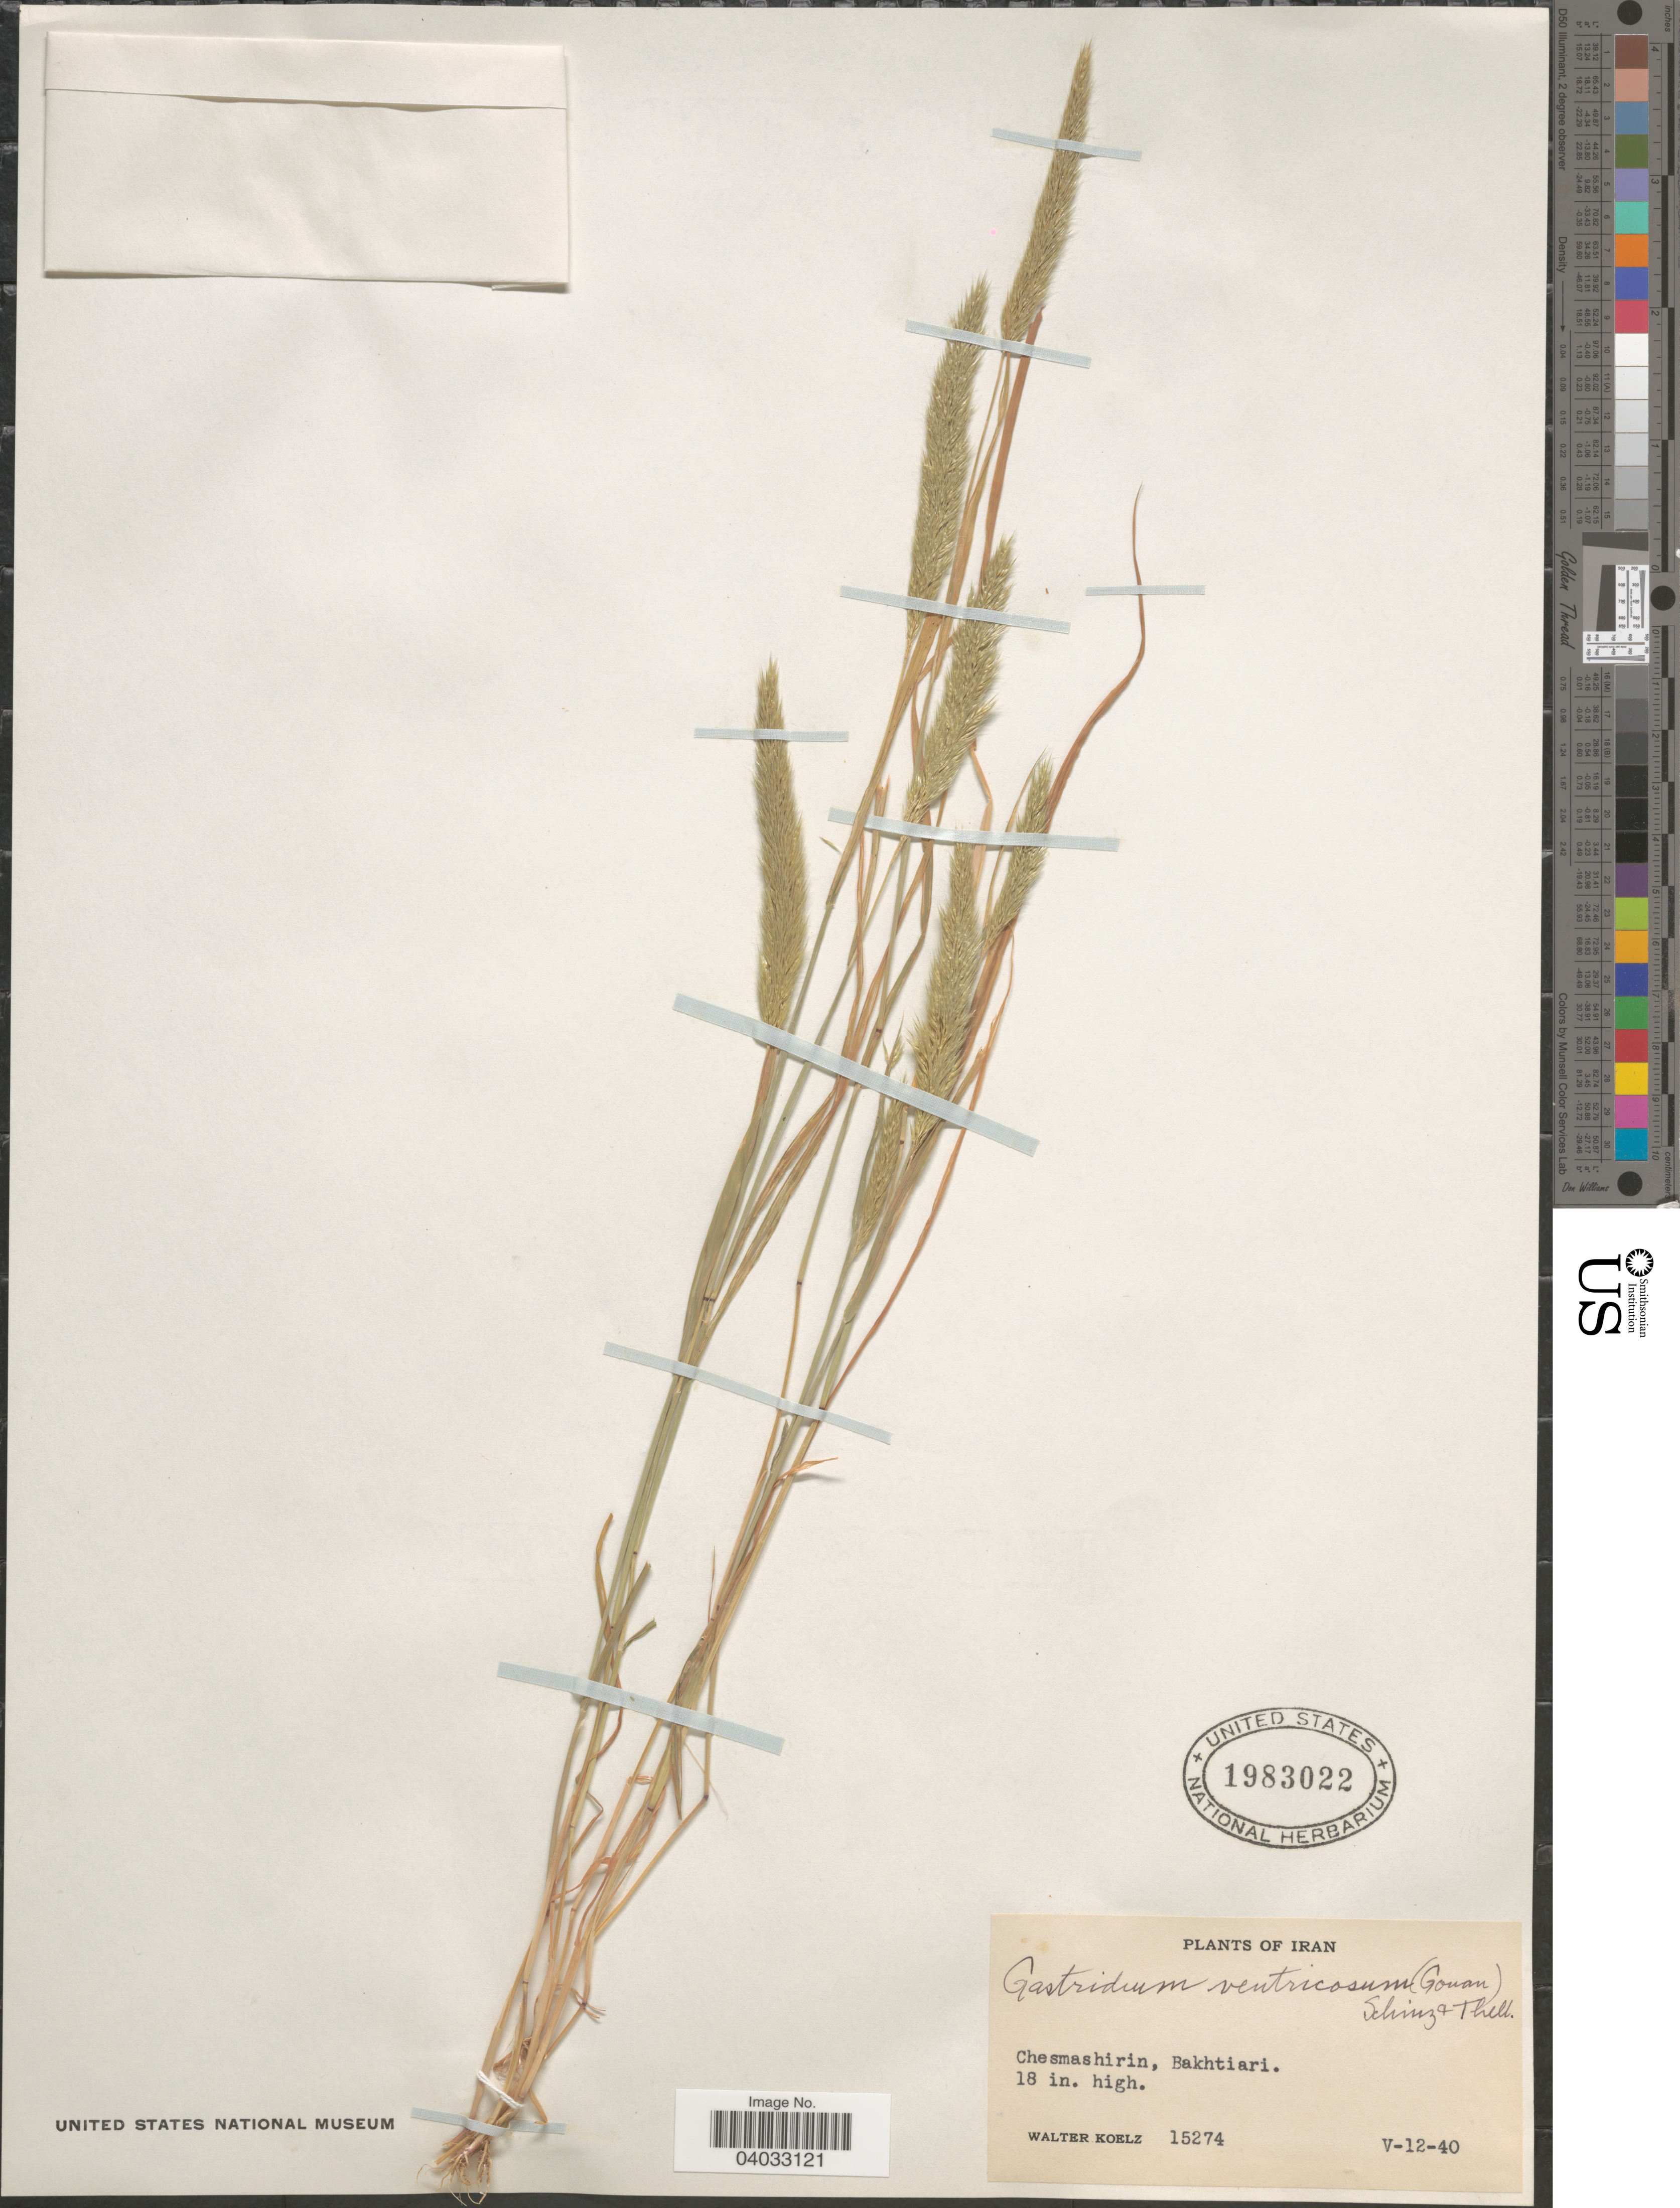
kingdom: Plantae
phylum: Tracheophyta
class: Liliopsida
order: Poales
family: Poaceae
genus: Gastridium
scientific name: Gastridium ventricosum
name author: (Gouan) Schinz & Thell.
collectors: W. N. Koelz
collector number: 15274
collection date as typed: Transcribed d/m/y: 12/5/40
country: Iran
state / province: Chahar Mahaal and Bakhtiari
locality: Chesmashirin, Bakhtiari.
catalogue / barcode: US 1983022